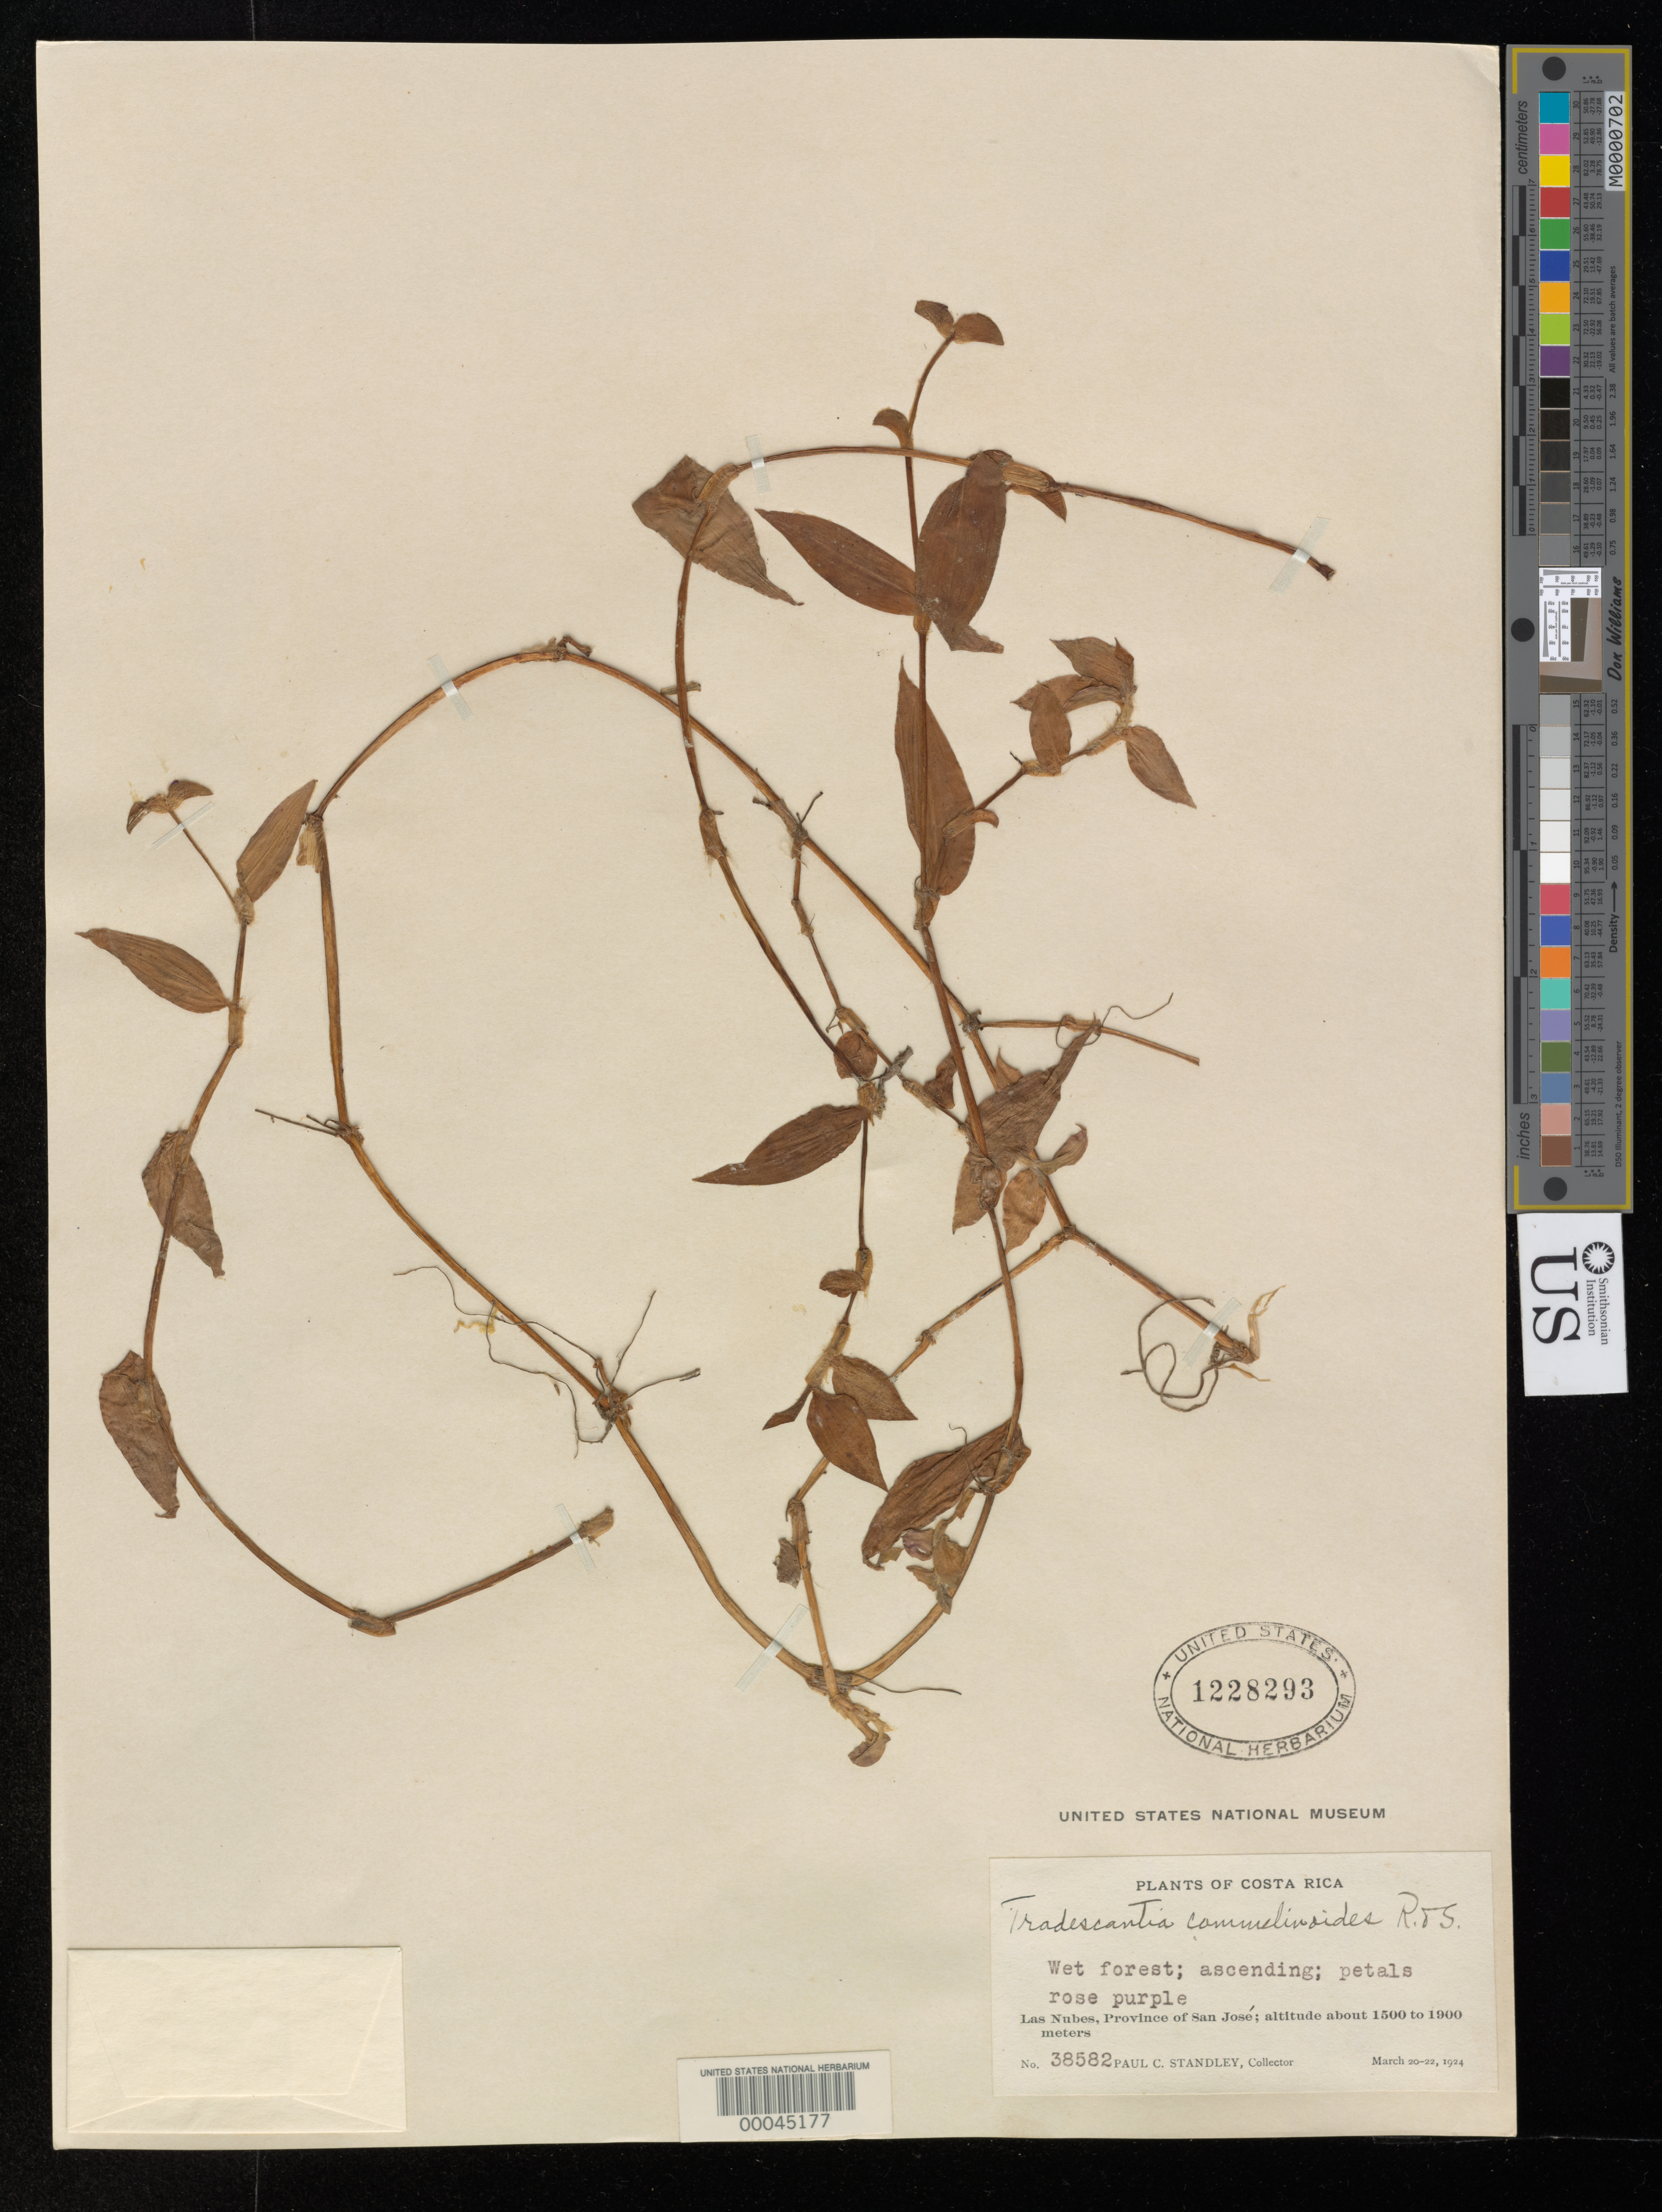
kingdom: Plantae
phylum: Tracheophyta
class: Liliopsida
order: Commelinales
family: Commelinaceae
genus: Tradescantia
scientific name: Tradescantia poelliae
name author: D.R. Hunt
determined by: Strong, Mark T., (BOT), Smithsonian Institution - National Museum of Natural History (UNITED STATES)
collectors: P. C. Standley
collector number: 38582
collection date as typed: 20 Mar 1924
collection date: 1924-03-20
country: Costa Rica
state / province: San José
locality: La nubes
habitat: Wet forest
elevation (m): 1500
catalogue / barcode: US 1228293